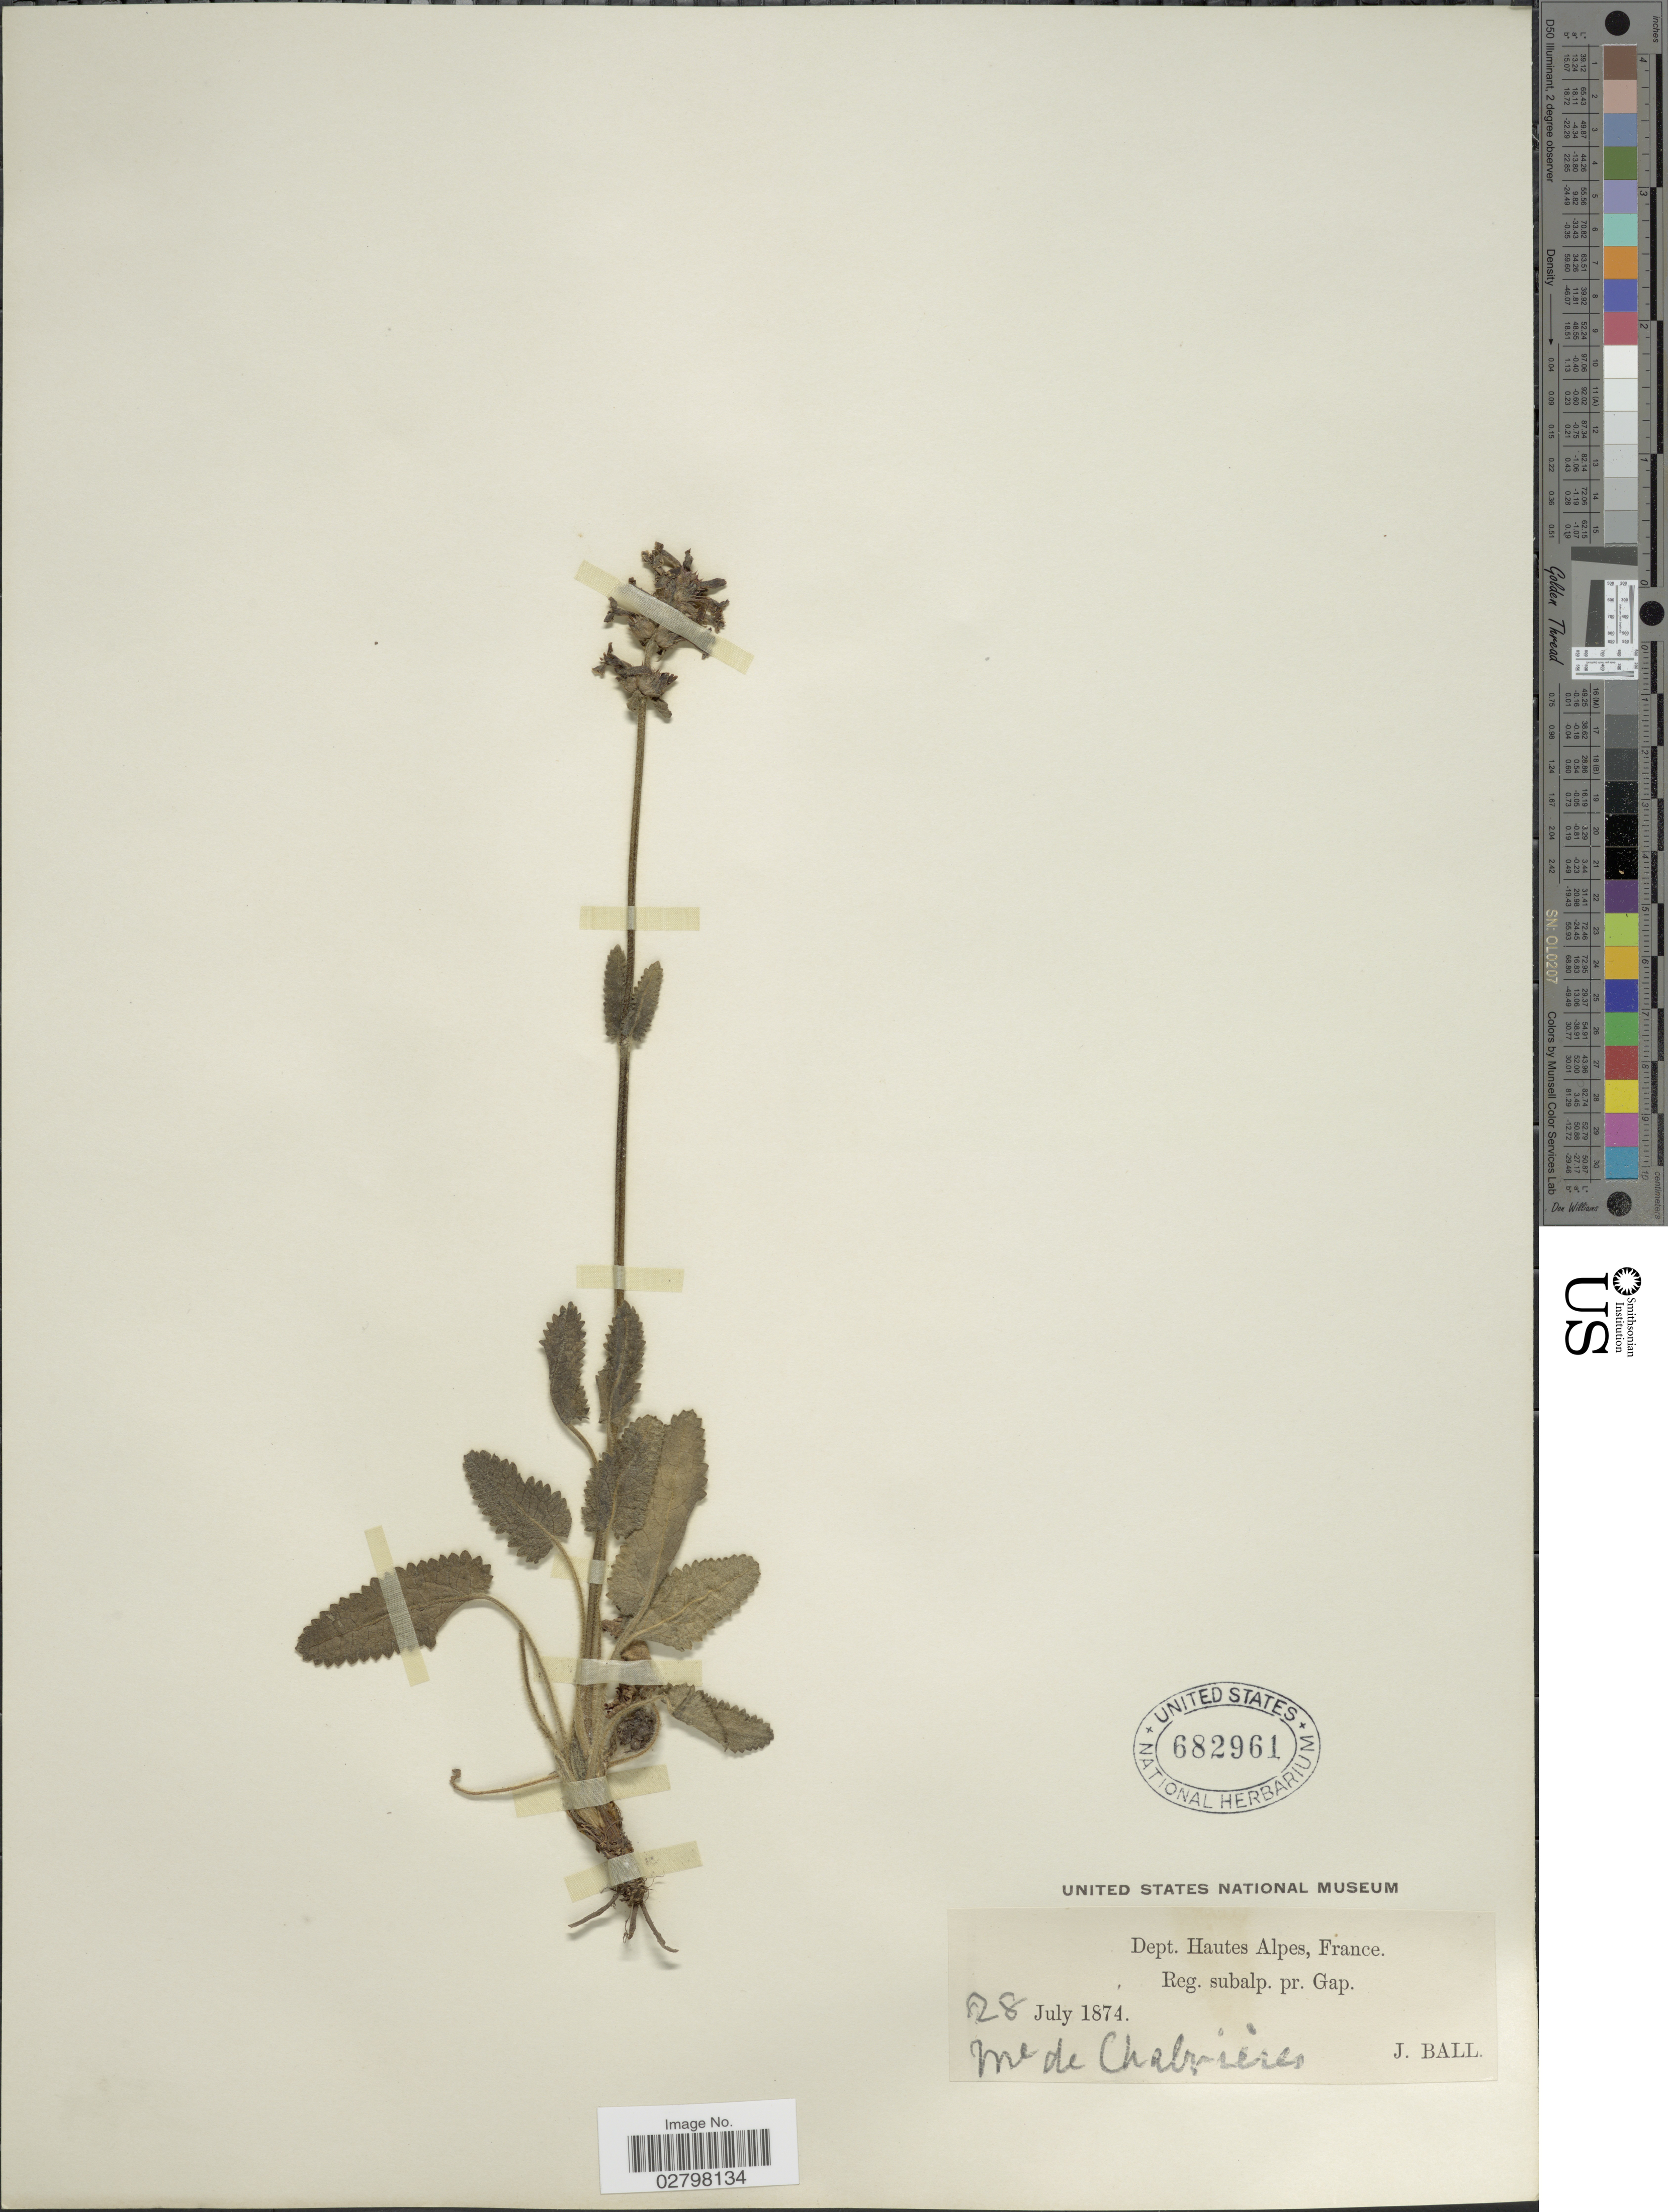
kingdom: Plantae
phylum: Tracheophyta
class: Magnoliopsida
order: Lamiales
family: Lamiaceae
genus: Stachys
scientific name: Stachys sp.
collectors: J. Ball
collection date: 1874-07-28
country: France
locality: Dept. Hautes Alpes. Reg. subalp. pr. Gap. Me de Chabrières.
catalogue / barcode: US 682961